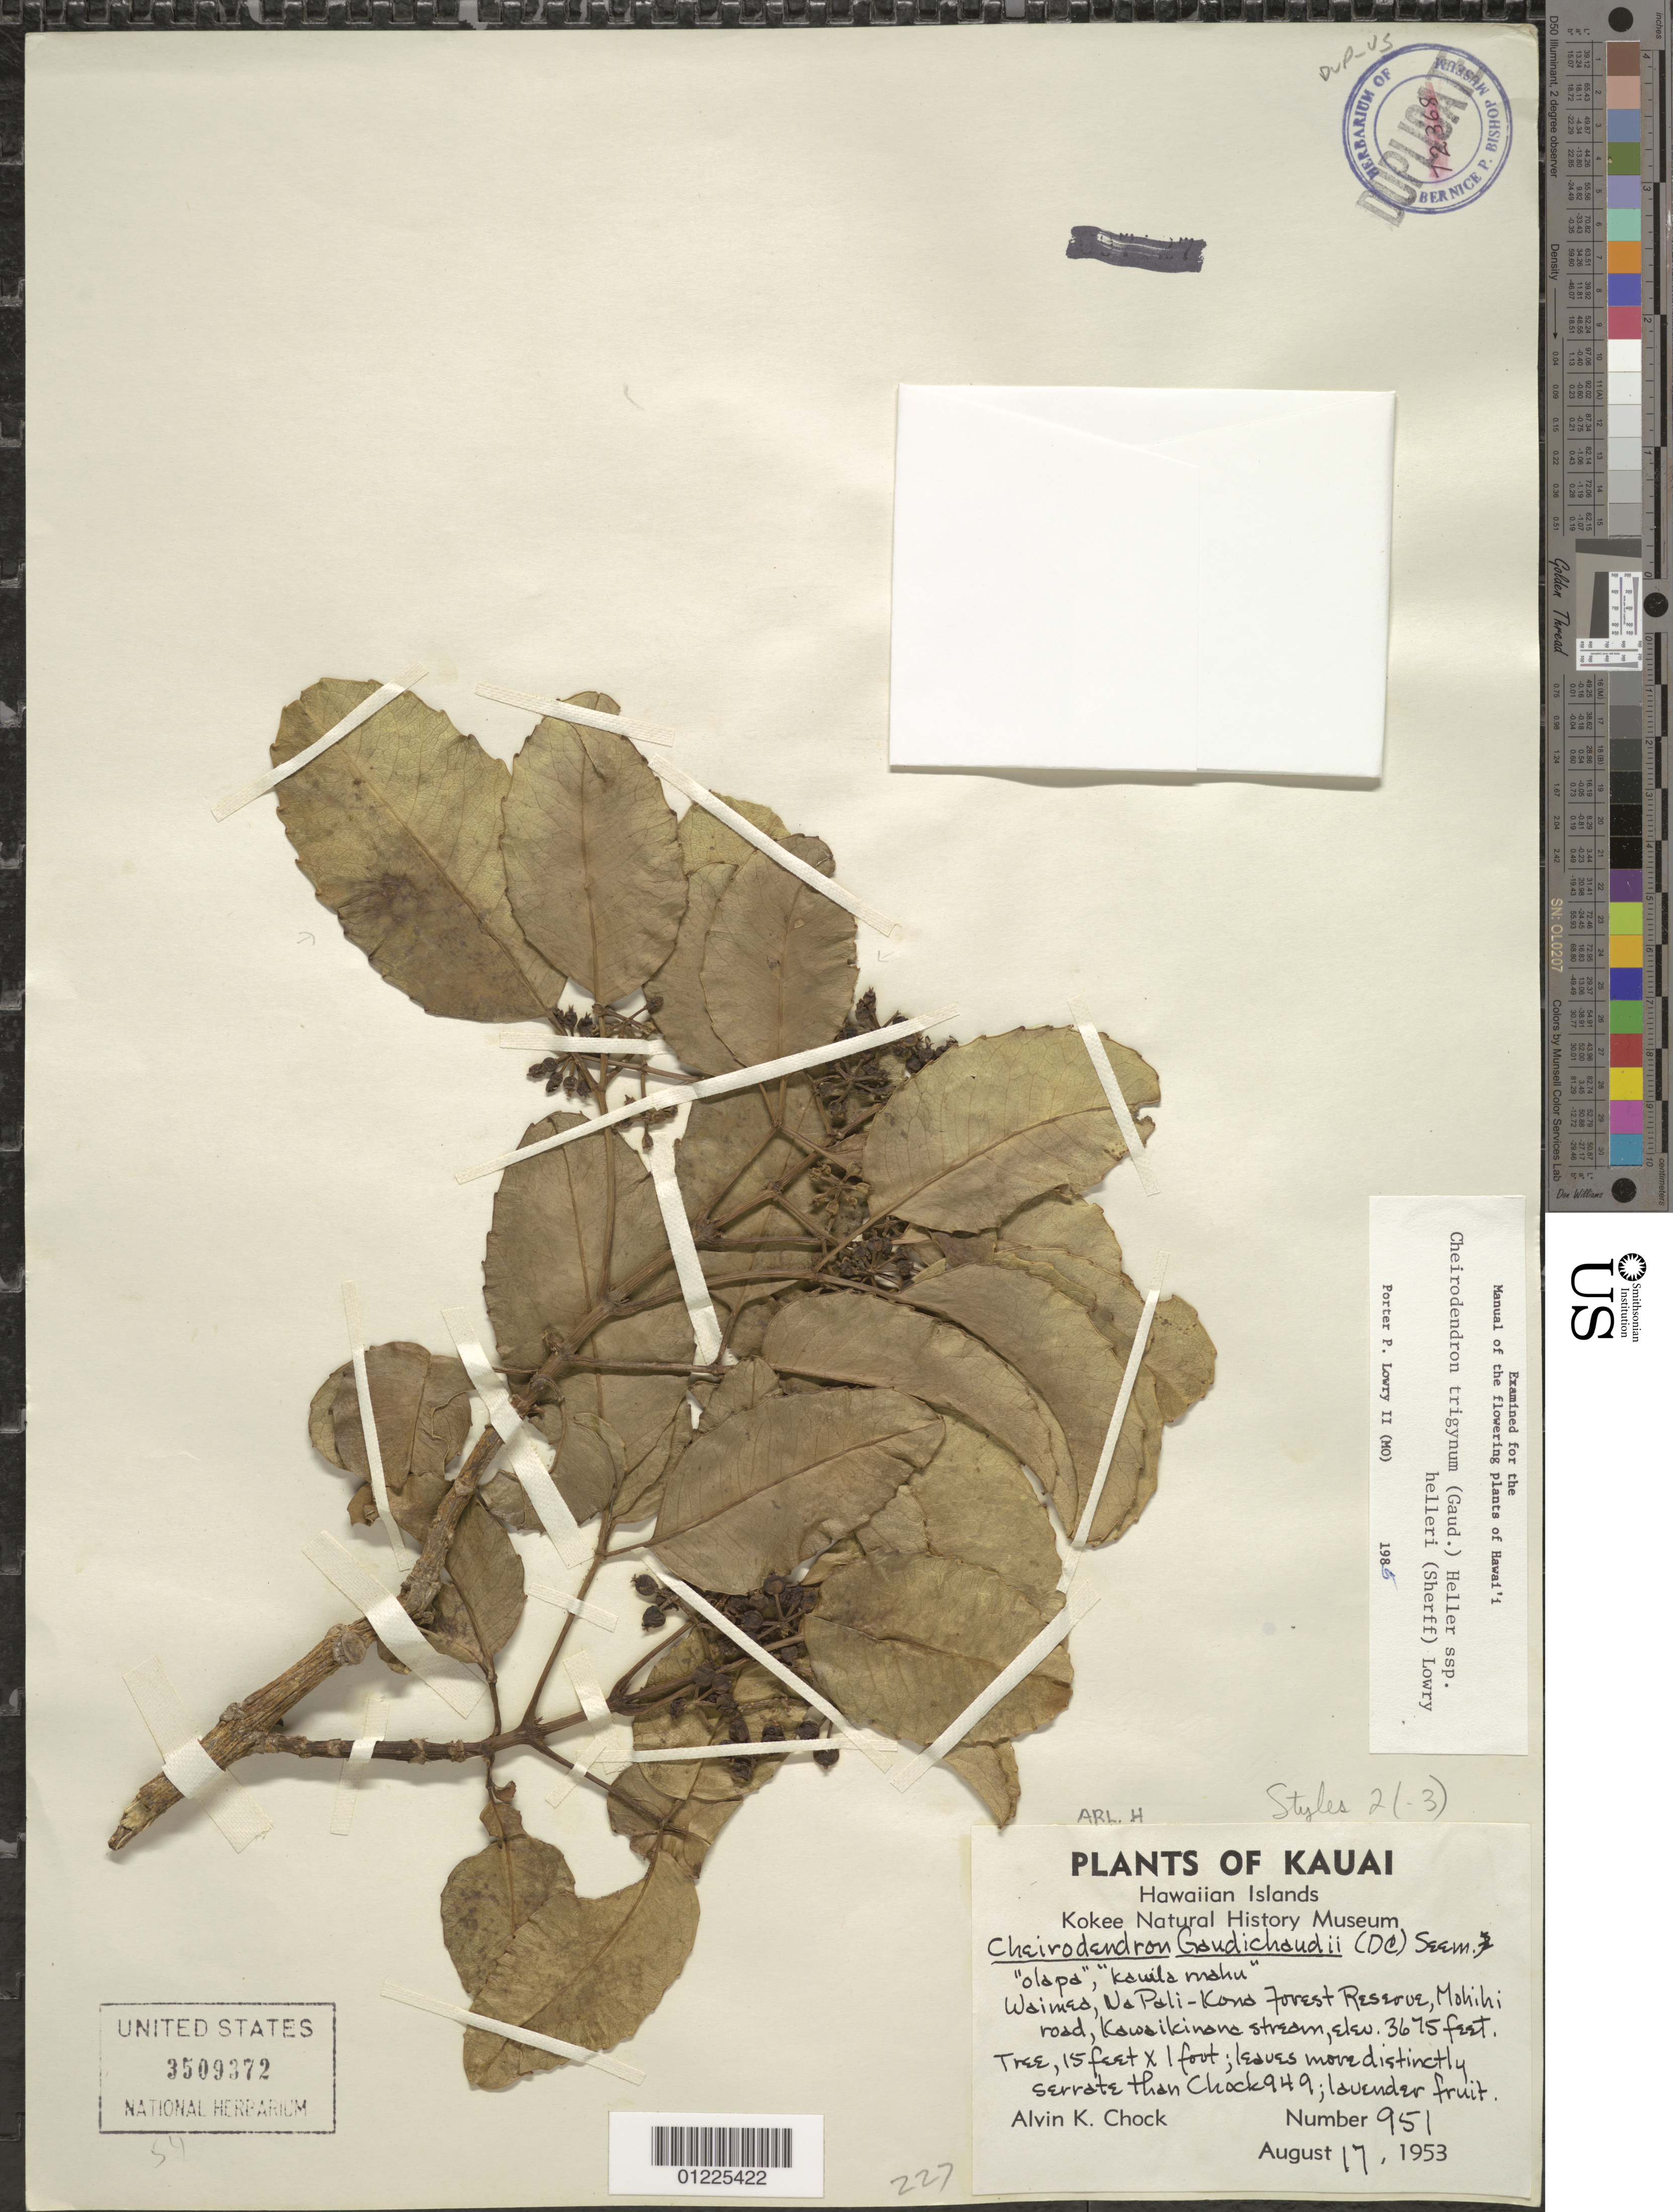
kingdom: Plantae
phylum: Tracheophyta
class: Magnoliopsida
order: Apiales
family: Araliaceae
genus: Cheirodendron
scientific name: Cheirodendron trigynum subsp. helleri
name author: (Gaudich.) A. Heller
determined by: Lowry, P. P., (MO), Missouri Botanical Garden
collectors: A. Chock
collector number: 951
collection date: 1953-08-17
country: United States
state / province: Hawaii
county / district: Kauai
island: Kaua'i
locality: Waimea District, Na Pali-Kona Forest Reserve, Mohihi road, Kawaikinana stream.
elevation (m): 1120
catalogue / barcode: US 3509372